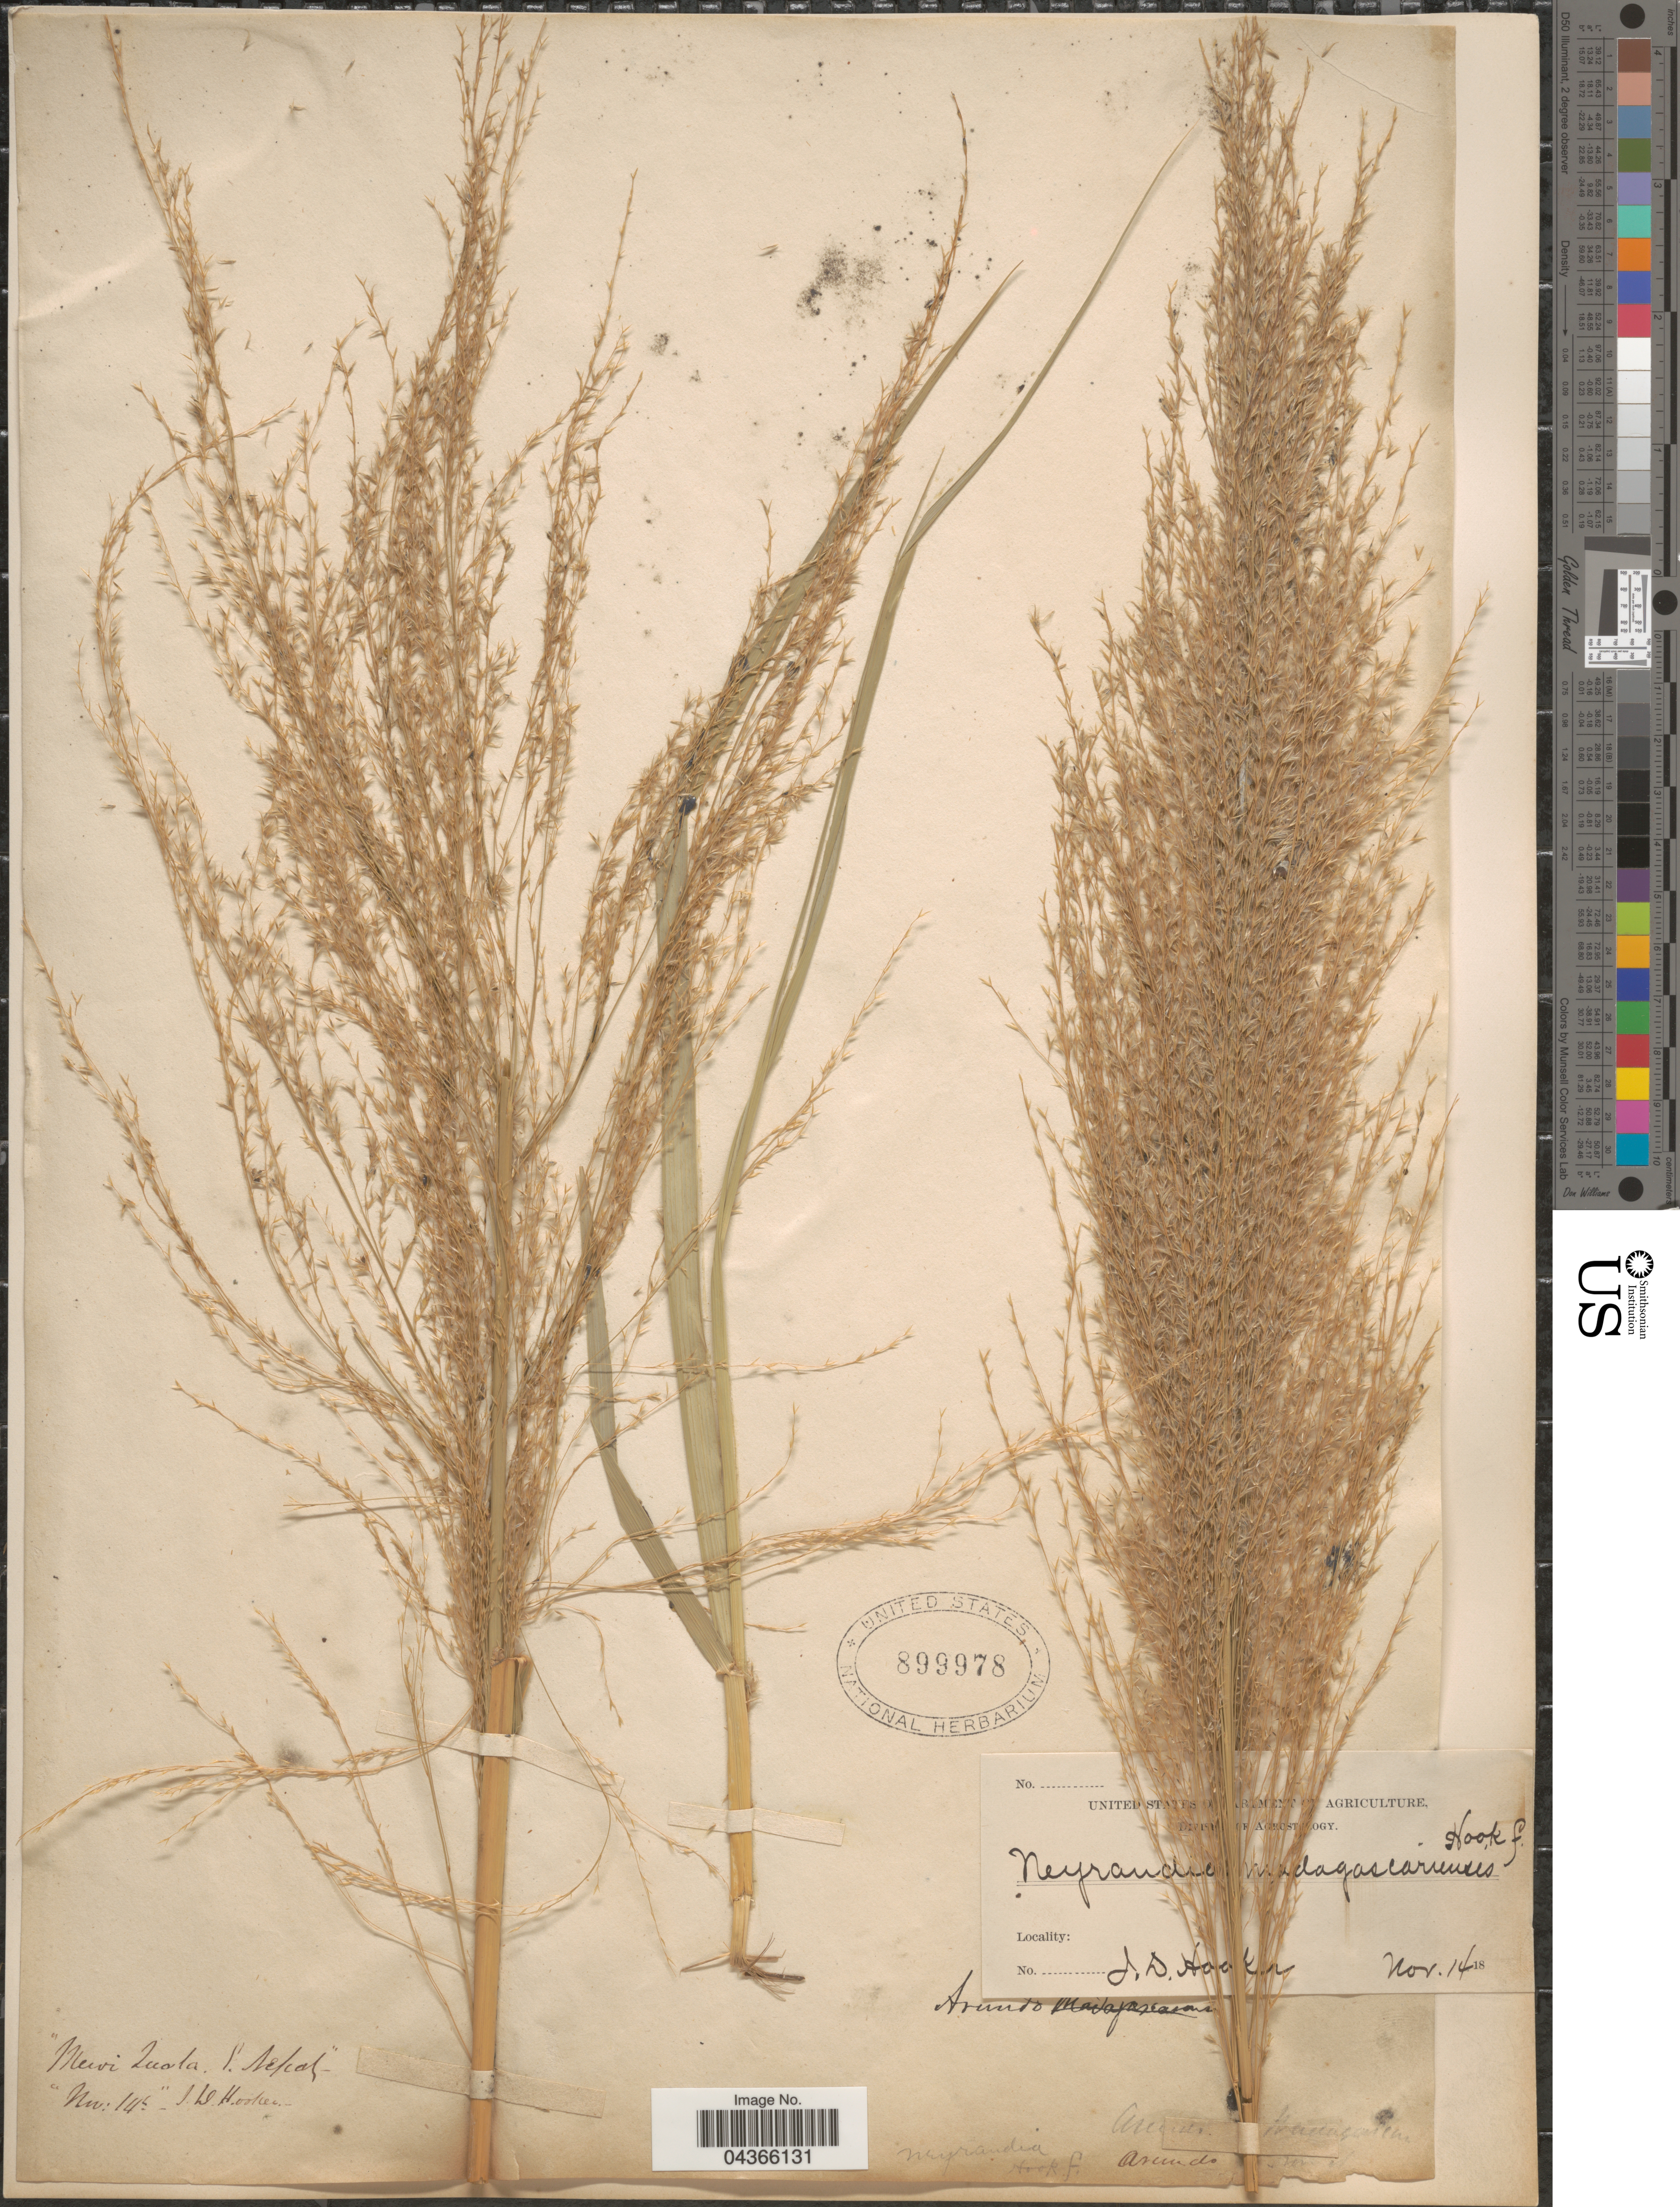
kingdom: Plantae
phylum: Tracheophyta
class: Liliopsida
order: Poales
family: Poaceae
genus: Neyraudia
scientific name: Neyraudia arundinacea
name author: (L.) Henr.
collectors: J. D. Hooker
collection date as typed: Transcribed d/m/y: 14/11/18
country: Nepal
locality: Meivi [interpreted] Zuala [interpreted]. S. Nepal.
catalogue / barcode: US 899978